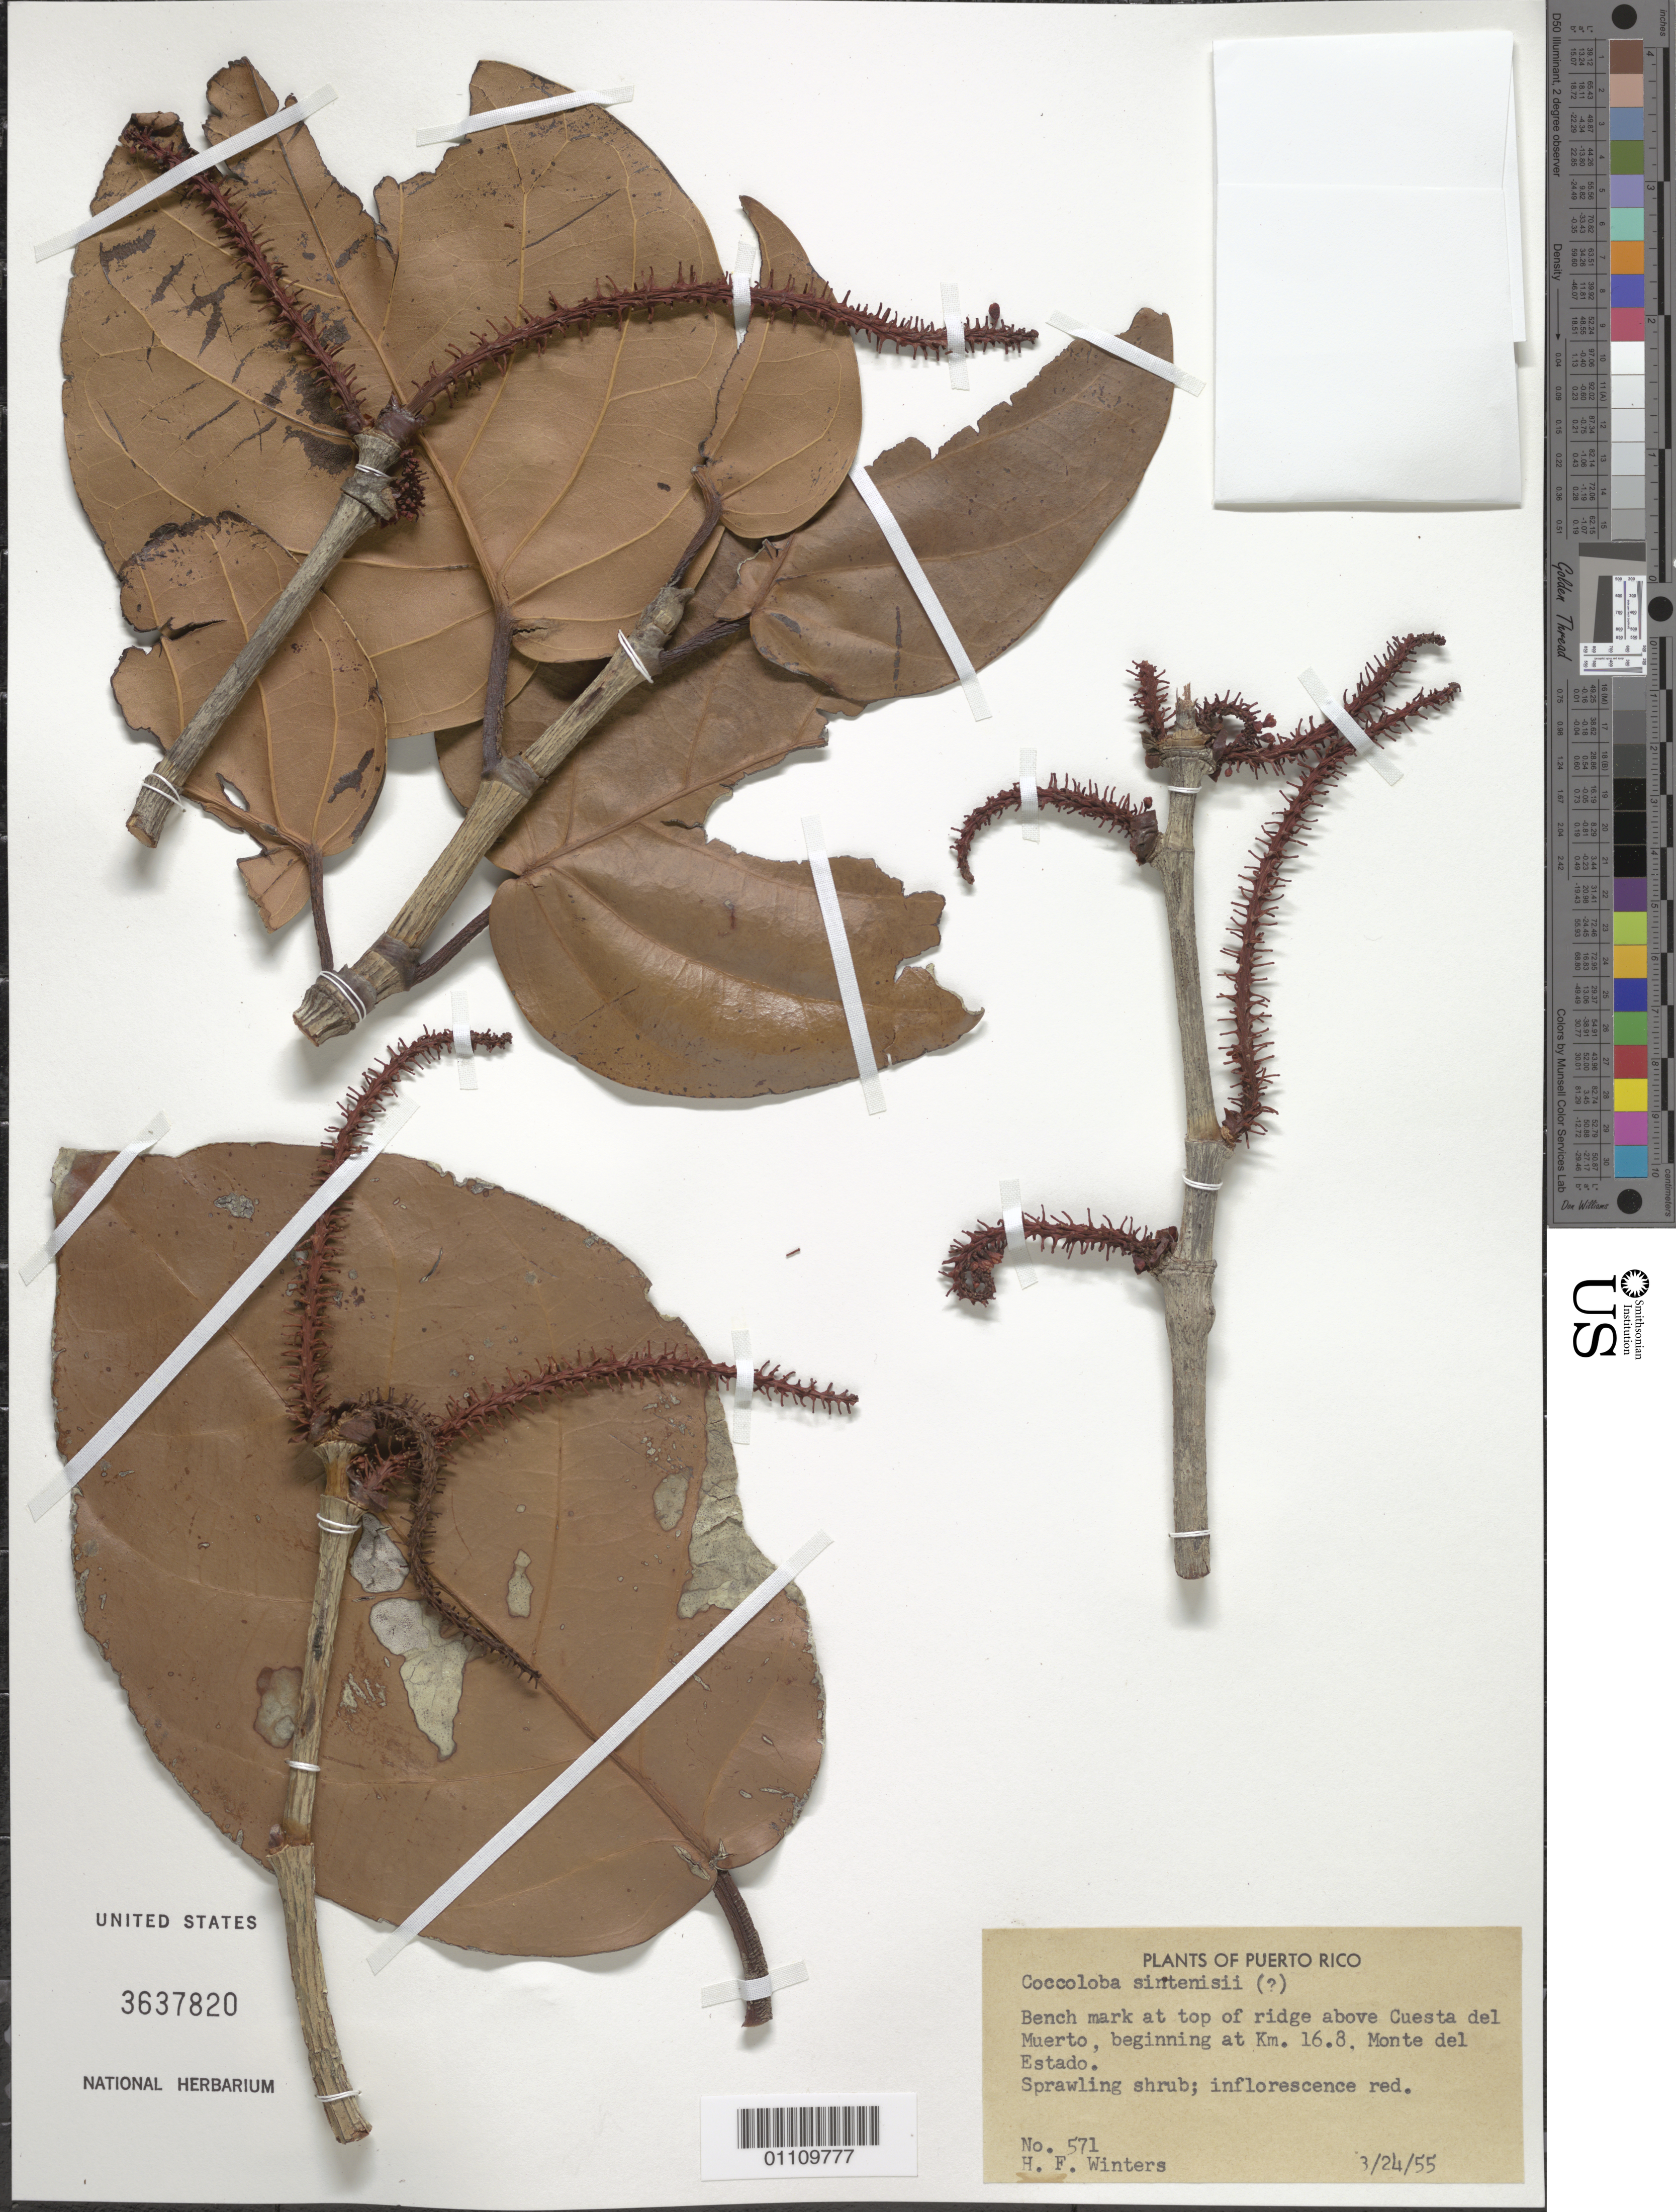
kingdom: Plantae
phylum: Tracheophyta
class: Magnoliopsida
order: Caryophyllales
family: Polygonaceae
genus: Coccoloba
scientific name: Coccoloba sintenisii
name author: Urb.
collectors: H. Winters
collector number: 571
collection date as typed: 24 Mar 1955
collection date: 1955-03-24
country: Puerto Rico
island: Puerto Rico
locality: Monte del Estado, bench mark at top of ridge above Cuesta del Muerto, beginning at km 16.8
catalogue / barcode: US 3637820